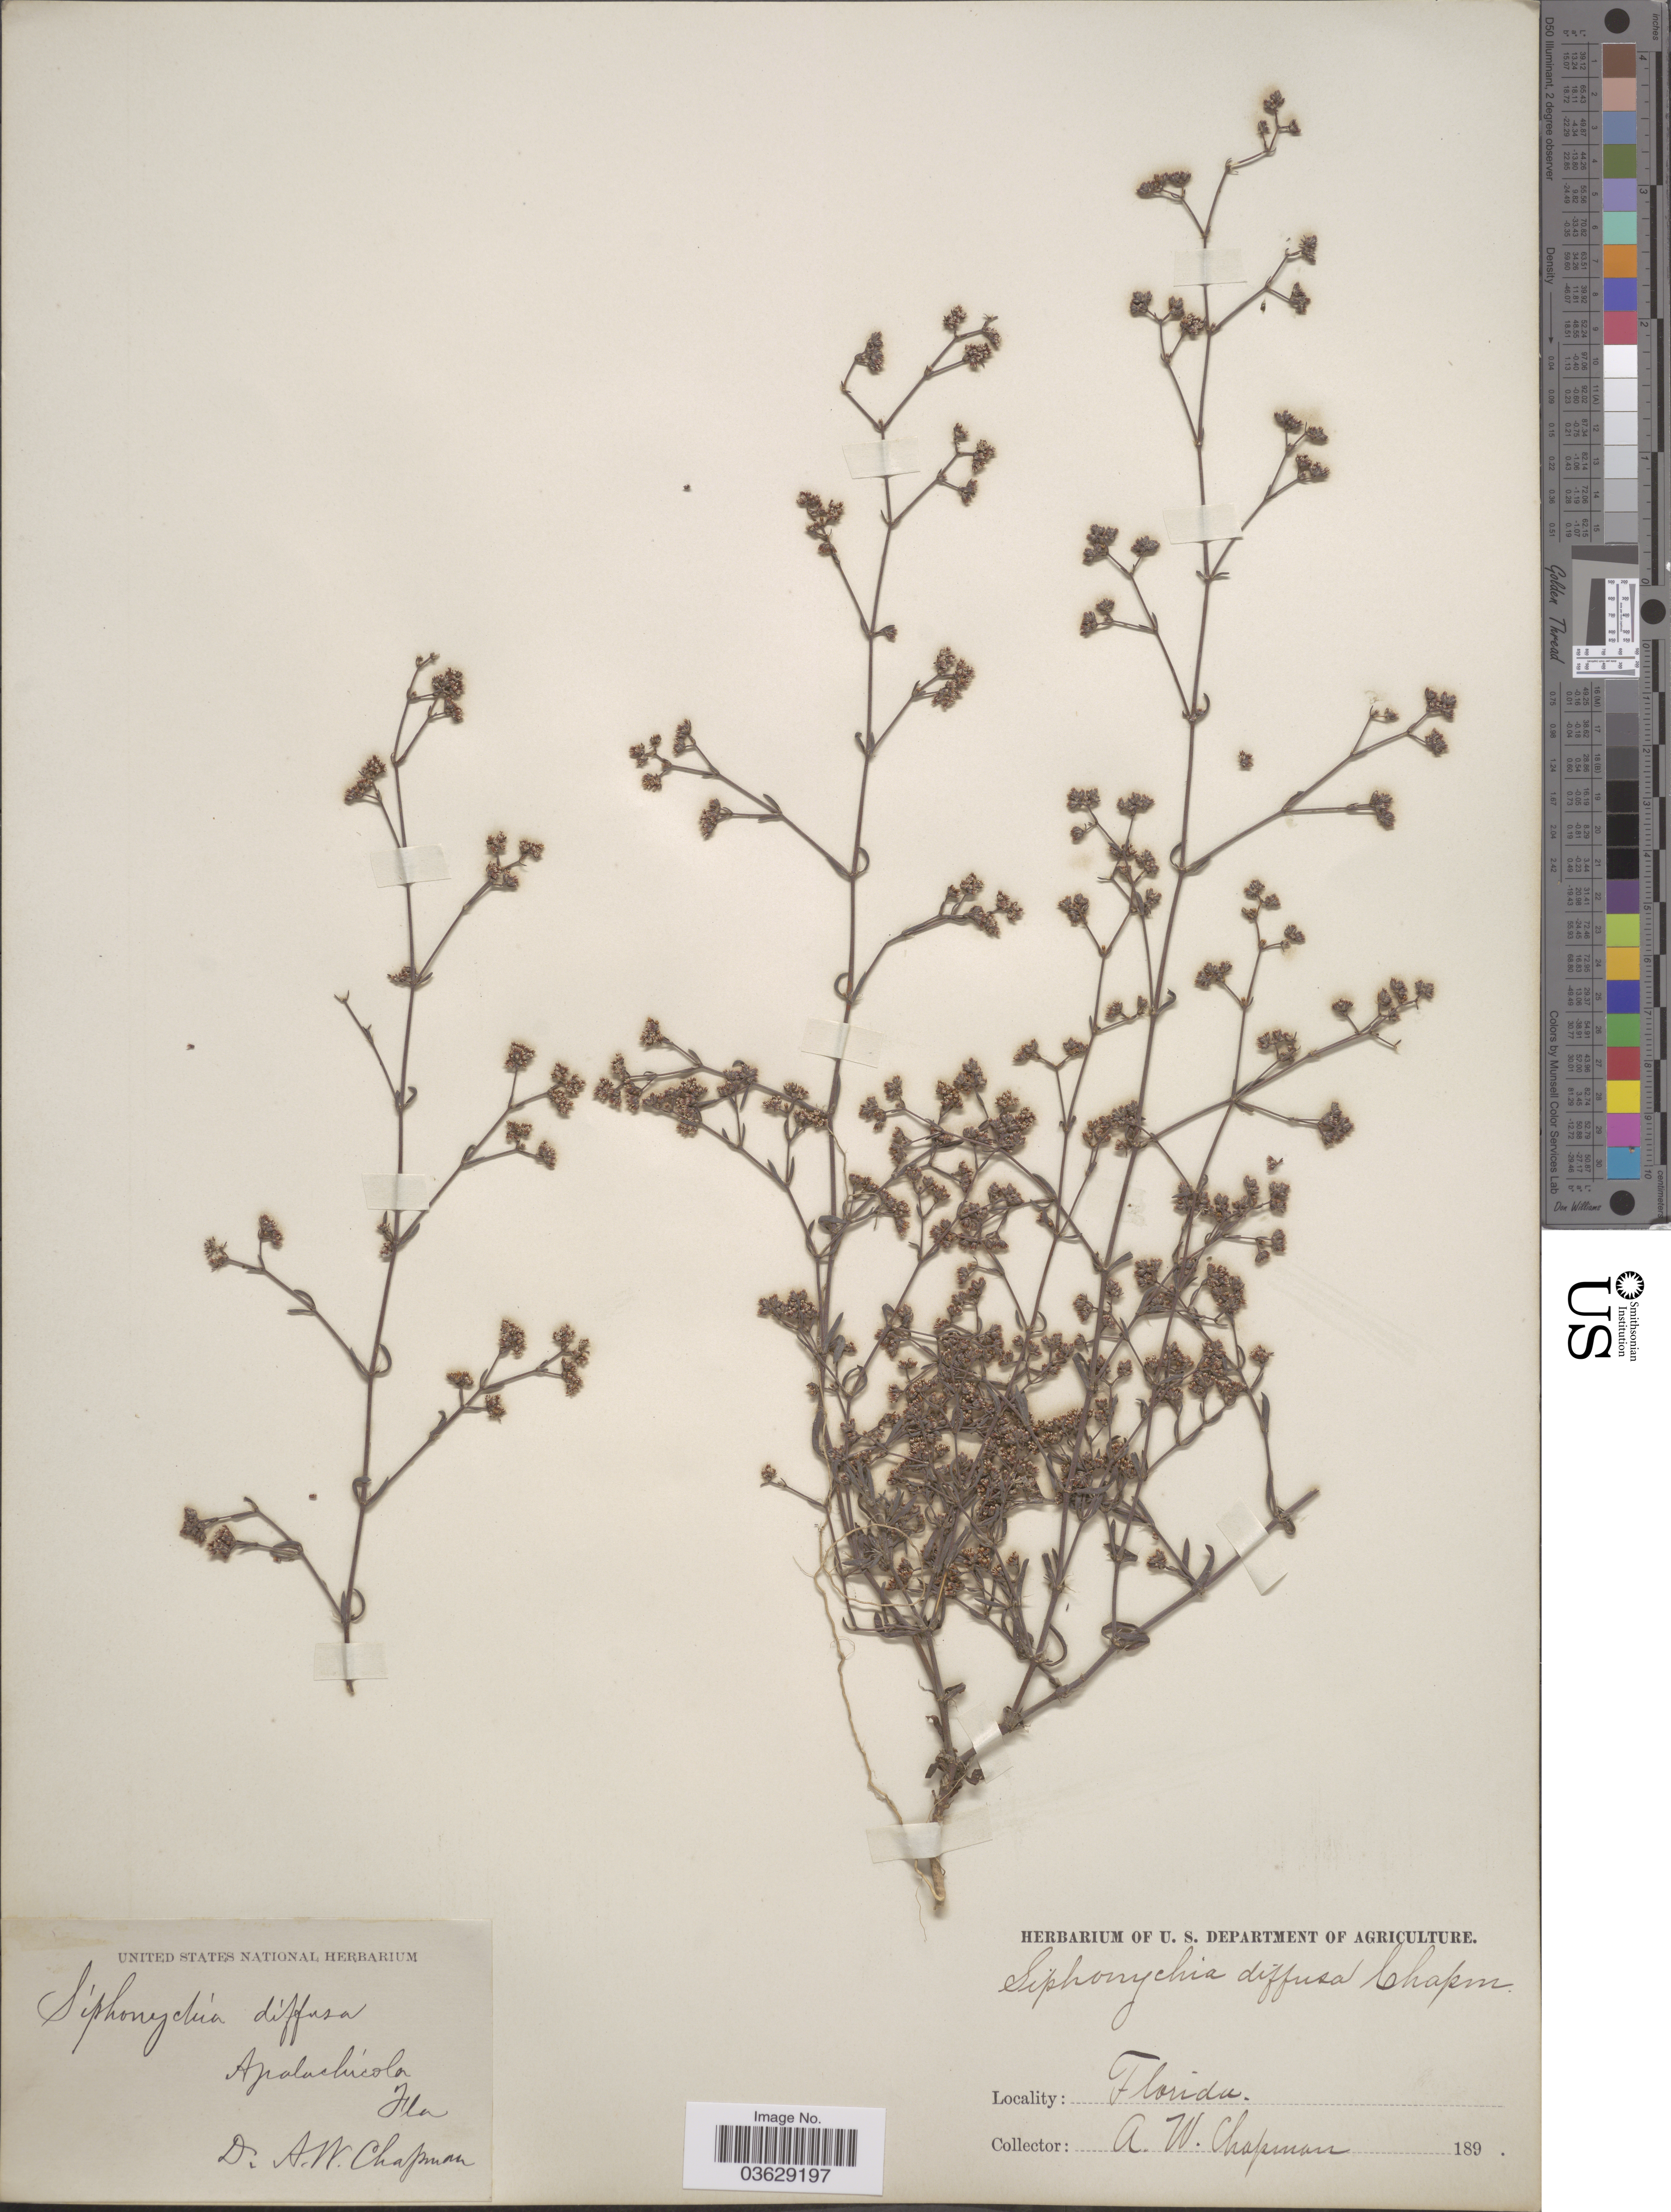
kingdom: Plantae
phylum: Tracheophyta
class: Magnoliopsida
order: Caryophyllales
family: Caryophyllaceae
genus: Paronychia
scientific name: Paronychia patula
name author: Shinners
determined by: Strong, Mark T., (BOT), Smithsonian Institution - National Museum of Natural History (UNITED STATES)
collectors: A. W. Chapman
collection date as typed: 189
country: United States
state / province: Florida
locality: Apalachicola.